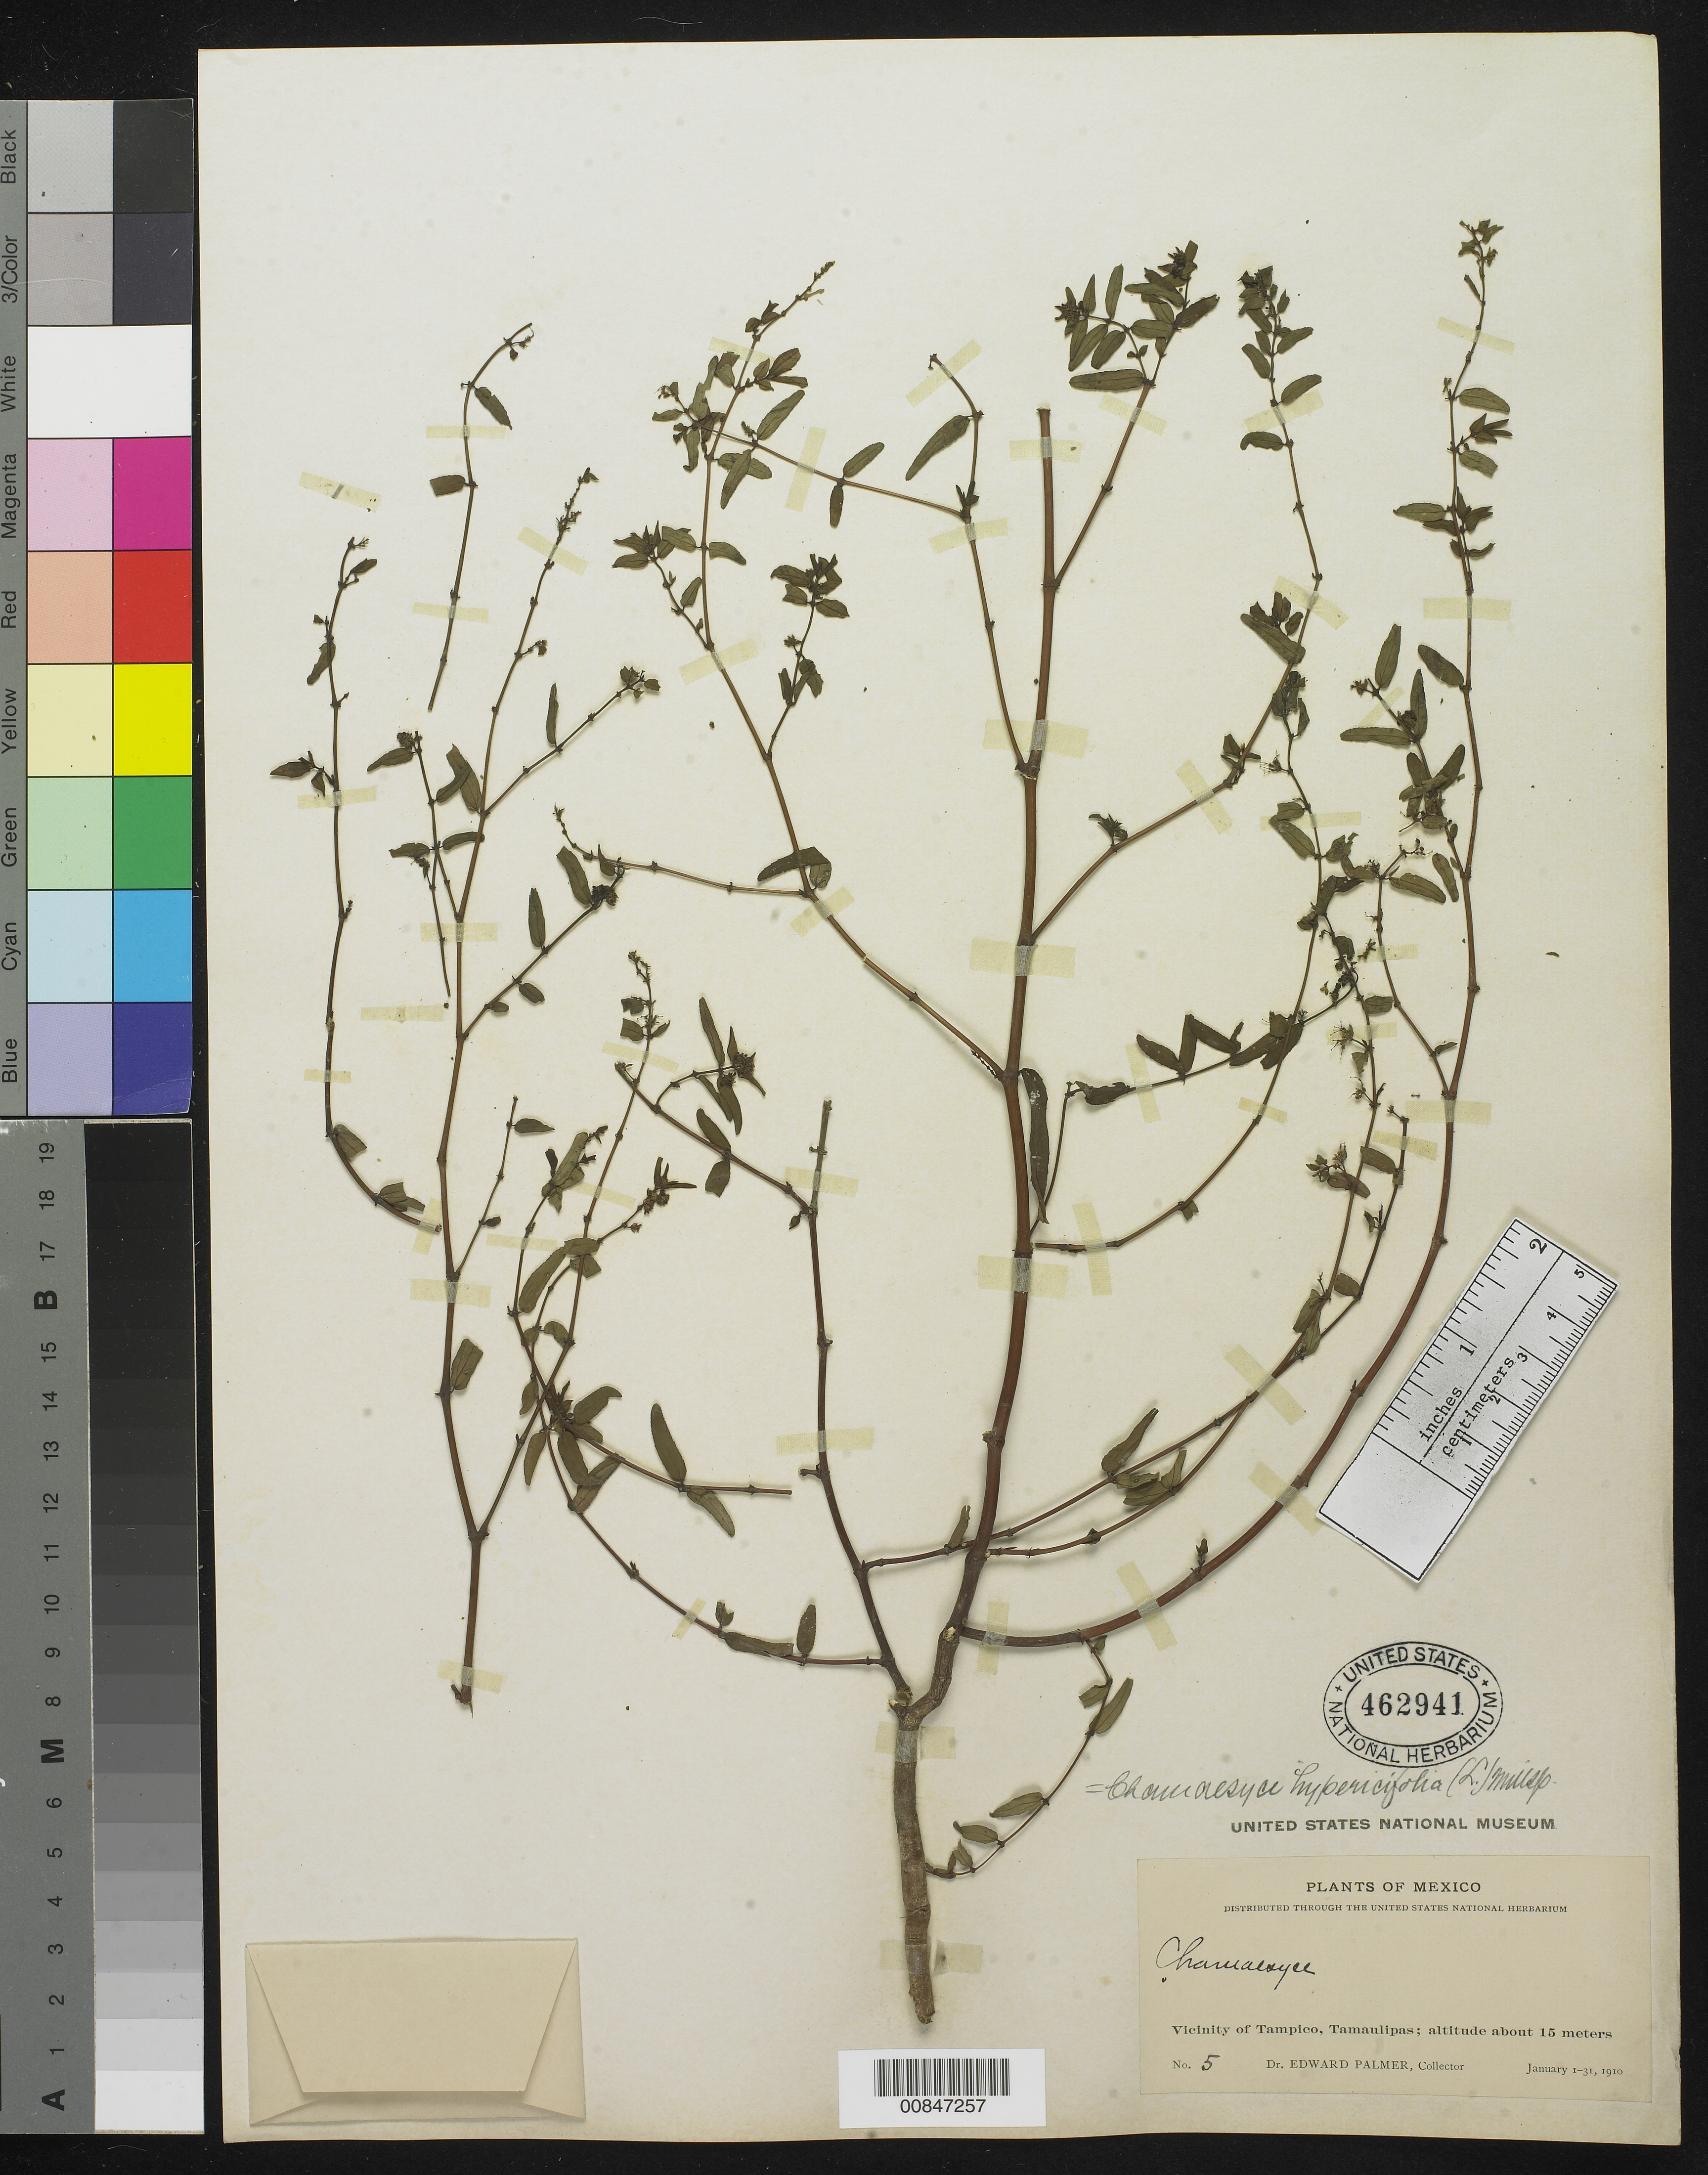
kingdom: Plantae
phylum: Tracheophyta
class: Magnoliopsida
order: Malpighiales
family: Euphorbiaceae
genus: Euphorbia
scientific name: Euphorbia hypericifolia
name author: L.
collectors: E. Palmer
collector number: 5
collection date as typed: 01 Jan 1910 to 31 Jan 1910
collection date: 1910-01-01/1910-01-31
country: Mexico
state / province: Tamaulipas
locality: Vicinity of Tampico, Tamaulipas.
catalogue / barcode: US 462941